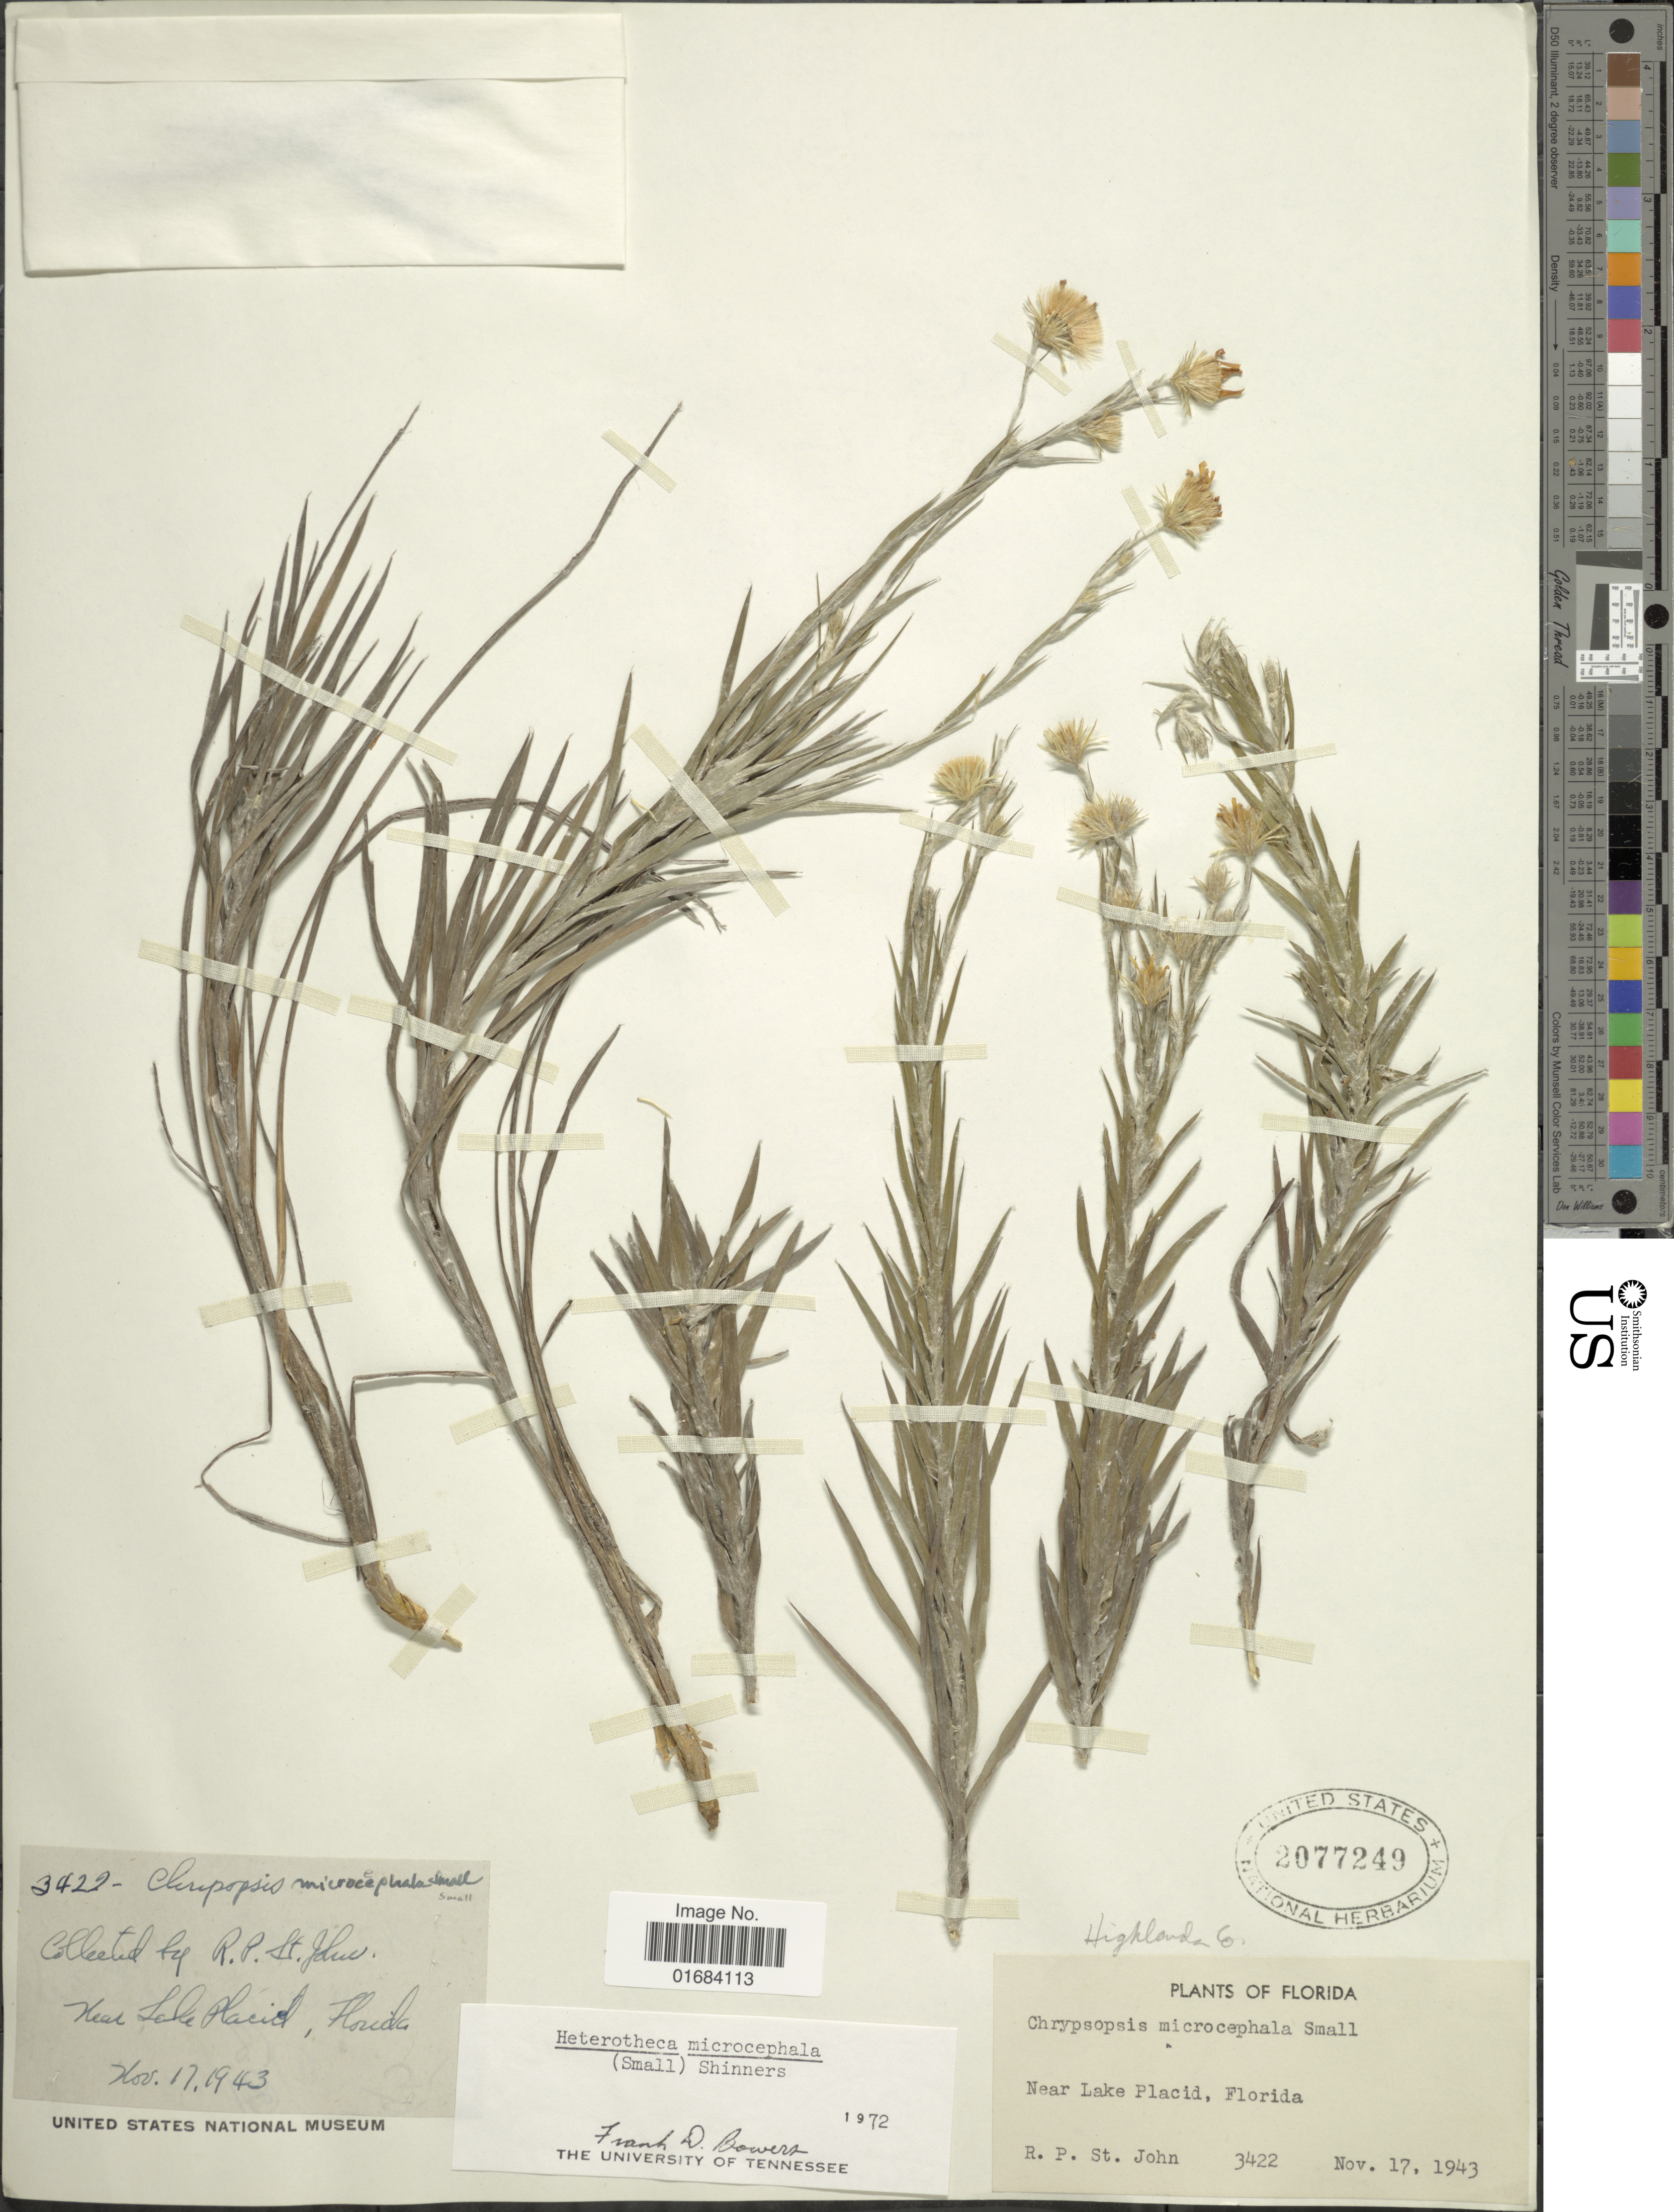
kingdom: Plantae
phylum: Tracheophyta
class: Magnoliopsida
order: Asterales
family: Asteraceae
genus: Pityopsis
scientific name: Pityopsis microcephala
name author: Small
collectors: R. P. St. John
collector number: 3422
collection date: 1943-11-17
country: United States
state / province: Florida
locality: Near Lake Placid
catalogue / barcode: US 2077249